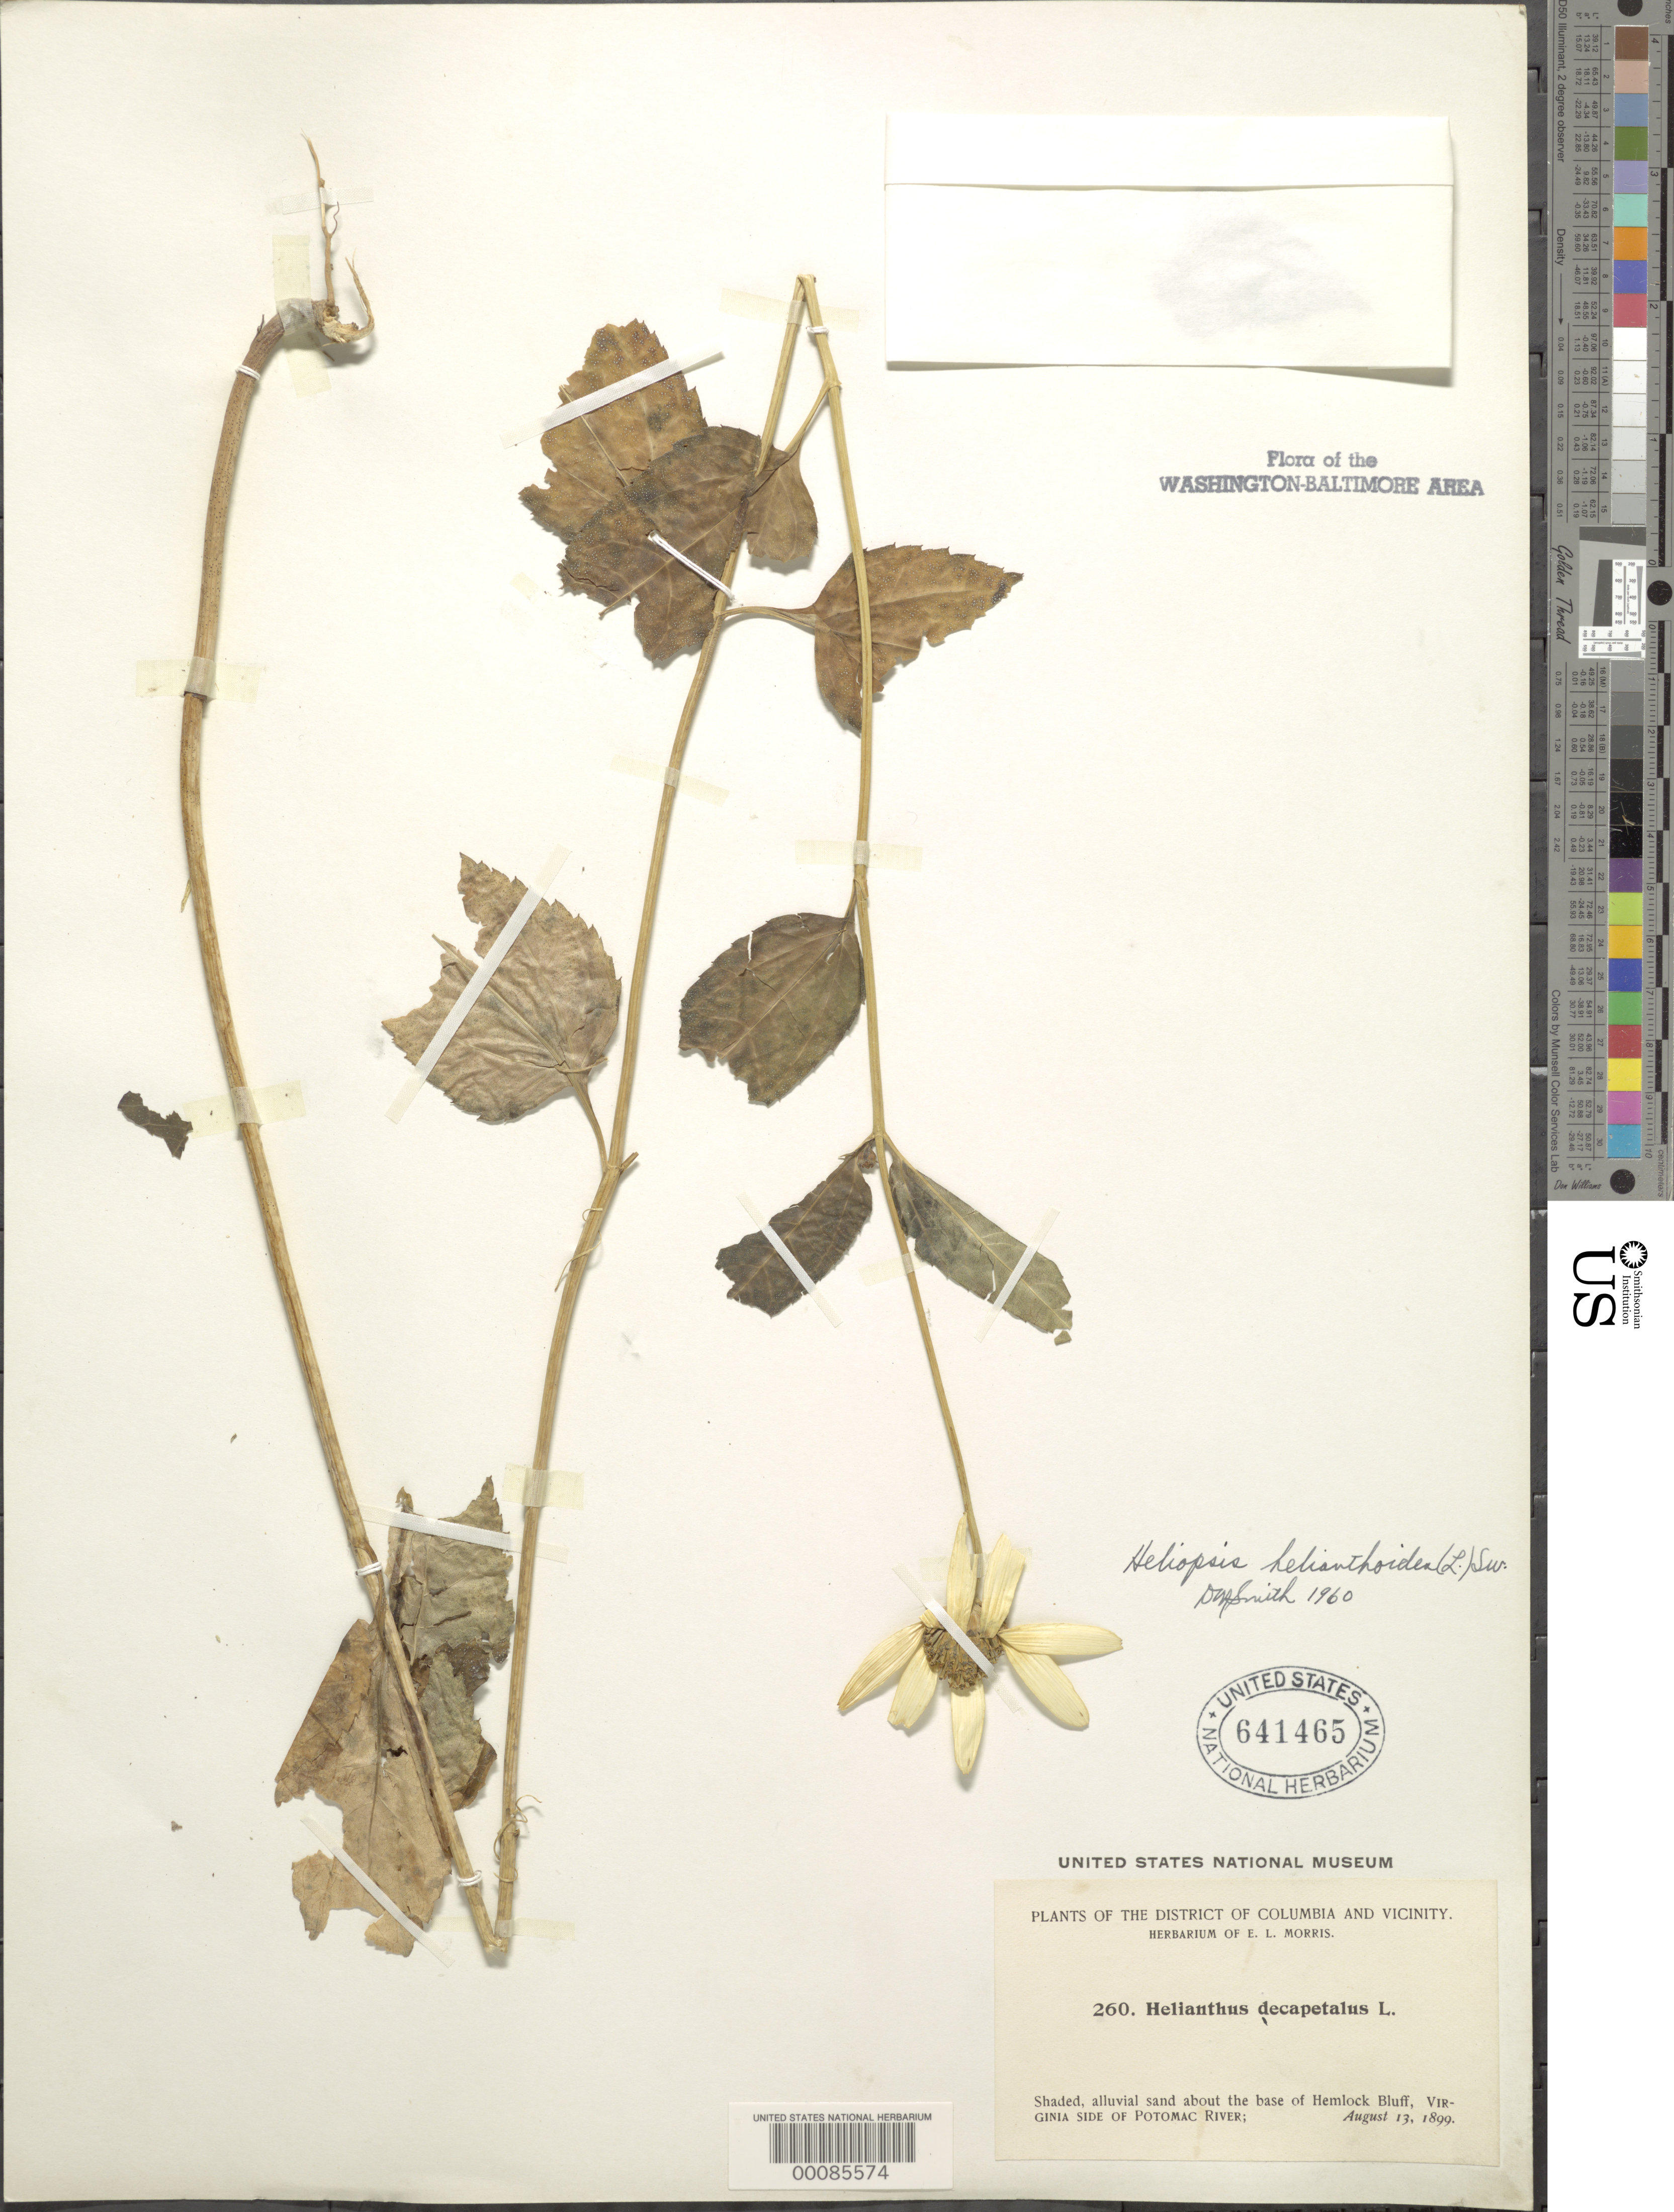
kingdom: Plantae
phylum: Tracheophyta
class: Magnoliopsida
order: Asterales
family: Asteraceae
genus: Heliopsis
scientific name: Heliopsis helianthoides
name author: (L.) Sweet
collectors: E. L. Morris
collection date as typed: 13 Aug 1899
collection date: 1899-08-13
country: United States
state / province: Virginia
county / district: Fairfax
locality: Hemlock Bluff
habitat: Shaded alluvial sand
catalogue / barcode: US 641465